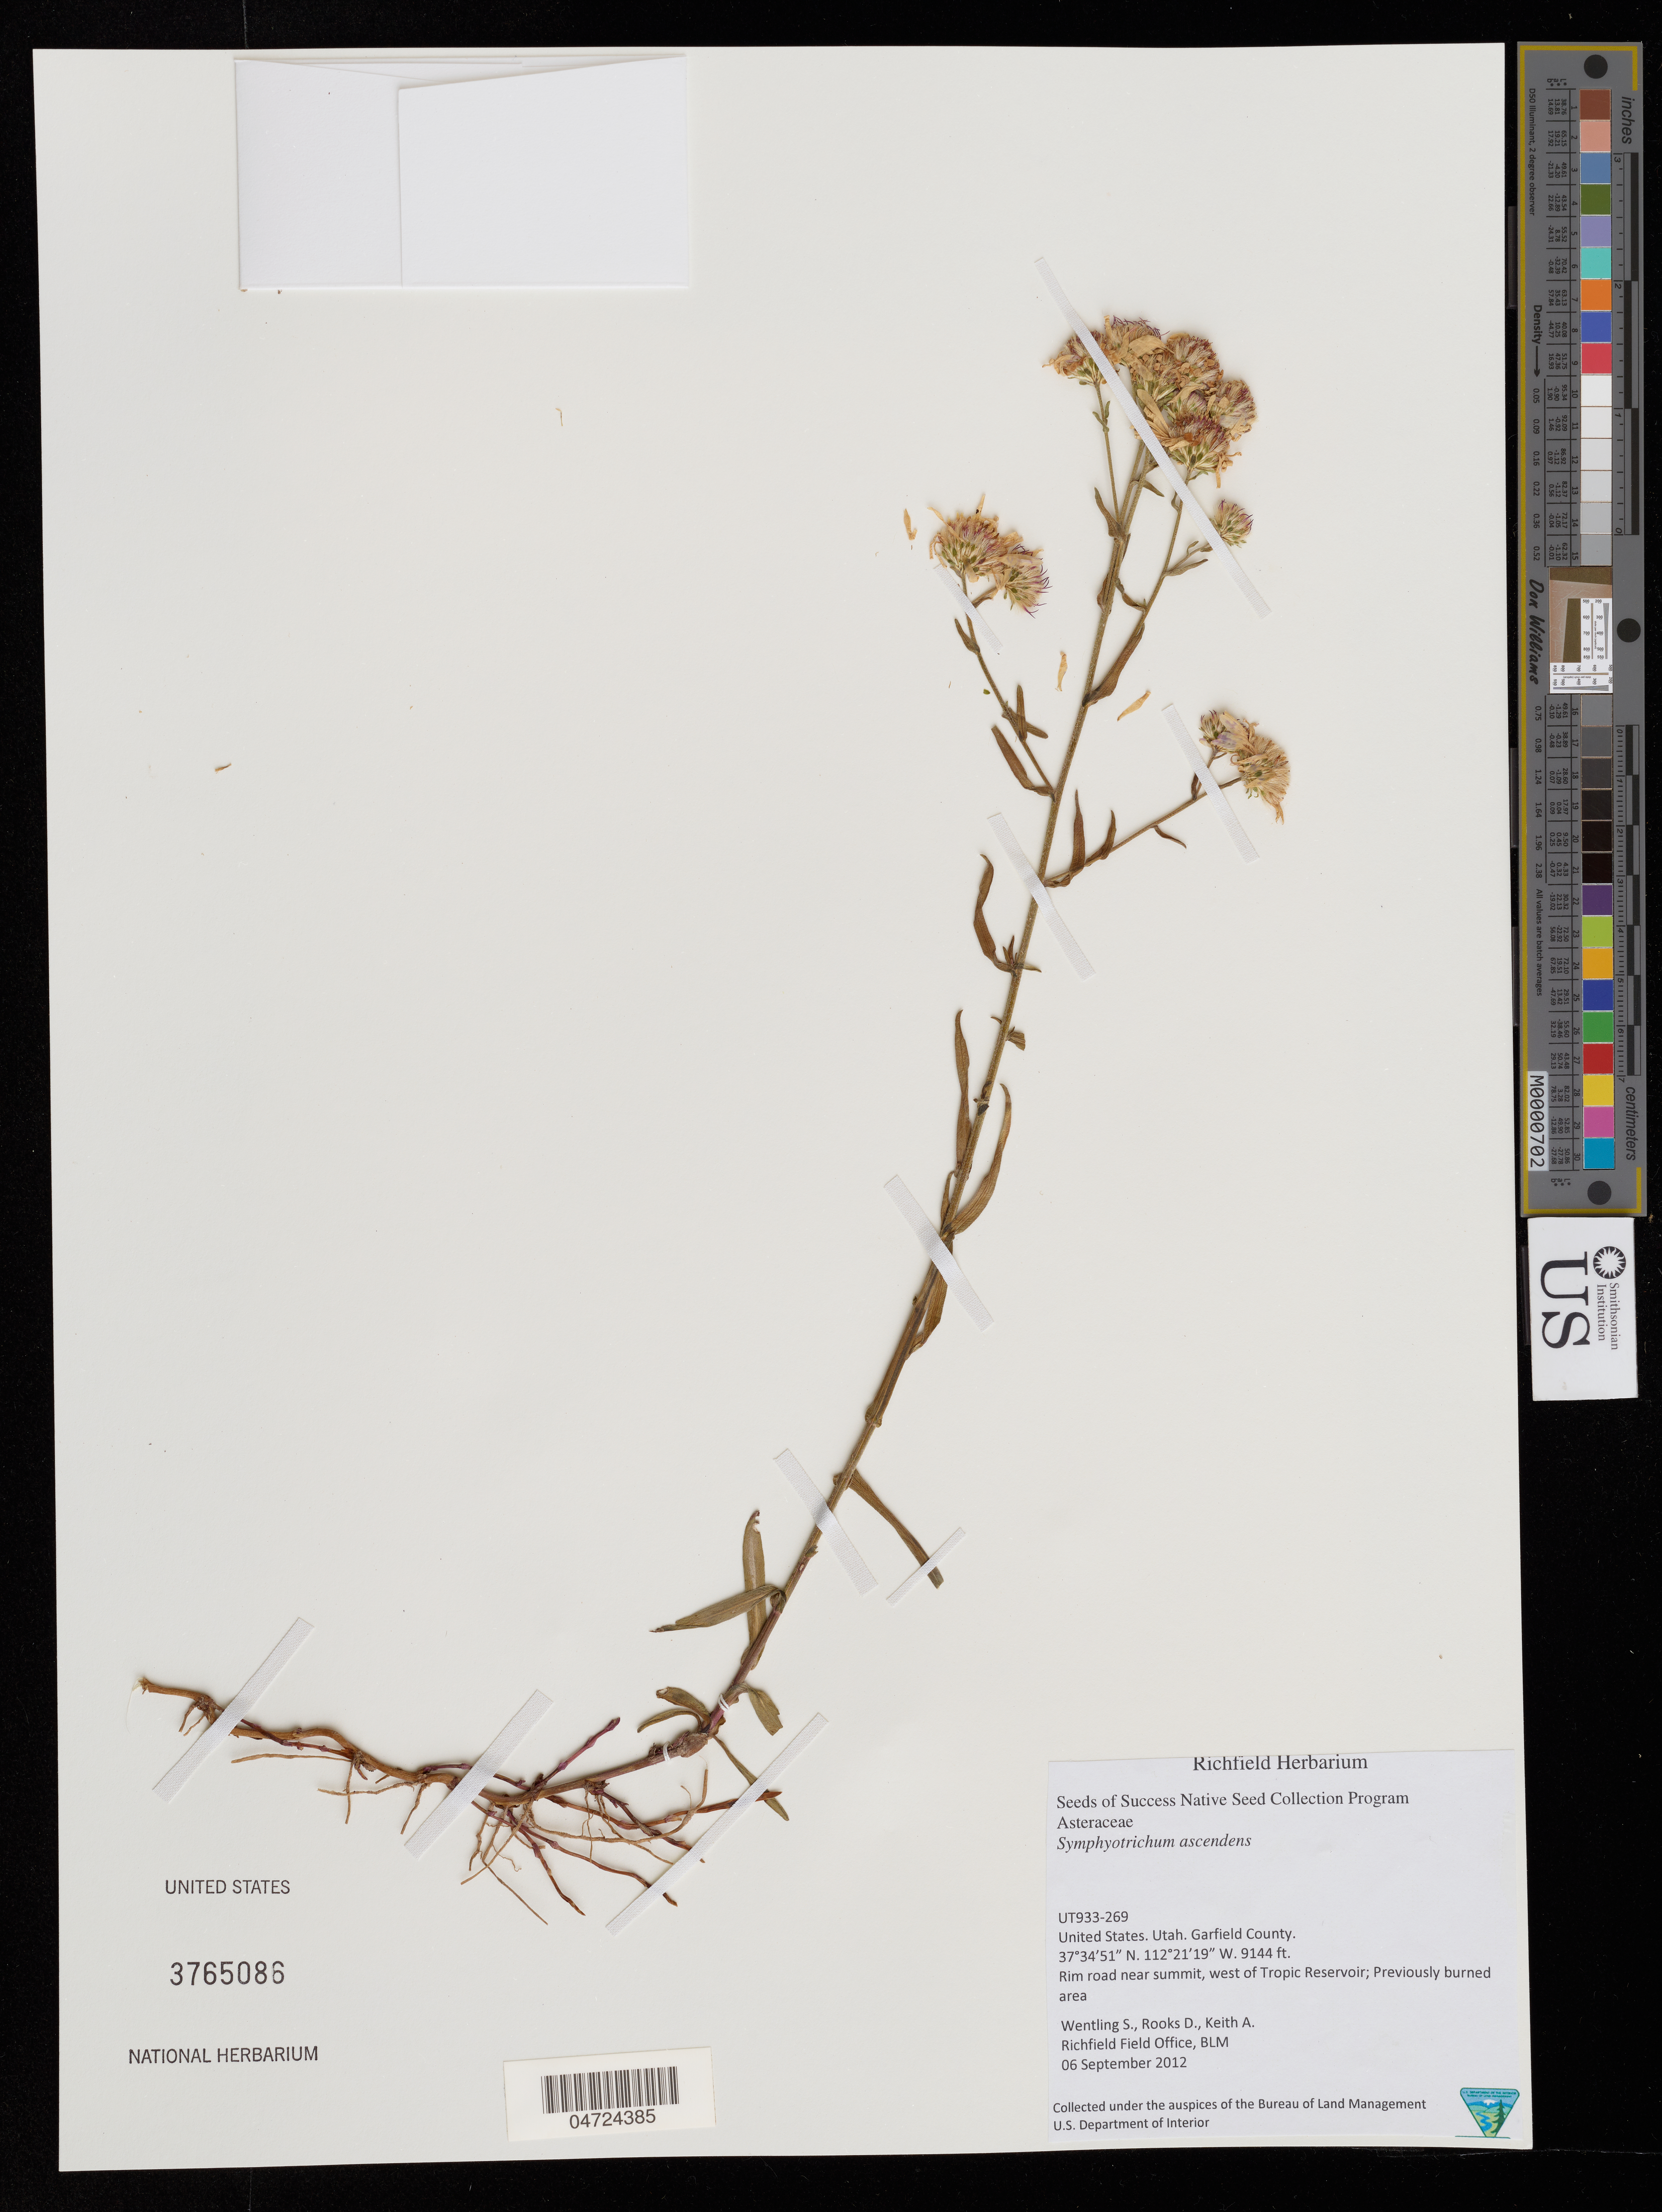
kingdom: Plantae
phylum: Tracheophyta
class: Magnoliopsida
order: Asterales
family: Asteraceae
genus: Symphyotrichum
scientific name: Symphyotrichum ascendens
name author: (Lindl.) G.L. Nesom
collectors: S. Wentling, D. Rooks & A. Keith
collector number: UT933-269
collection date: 2012-09-06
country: United States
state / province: Utah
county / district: Garfield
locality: Garfield County. Rim road near summit, west of Tropic Reservoir; Previously burned area.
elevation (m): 2787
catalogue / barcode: US 3765086